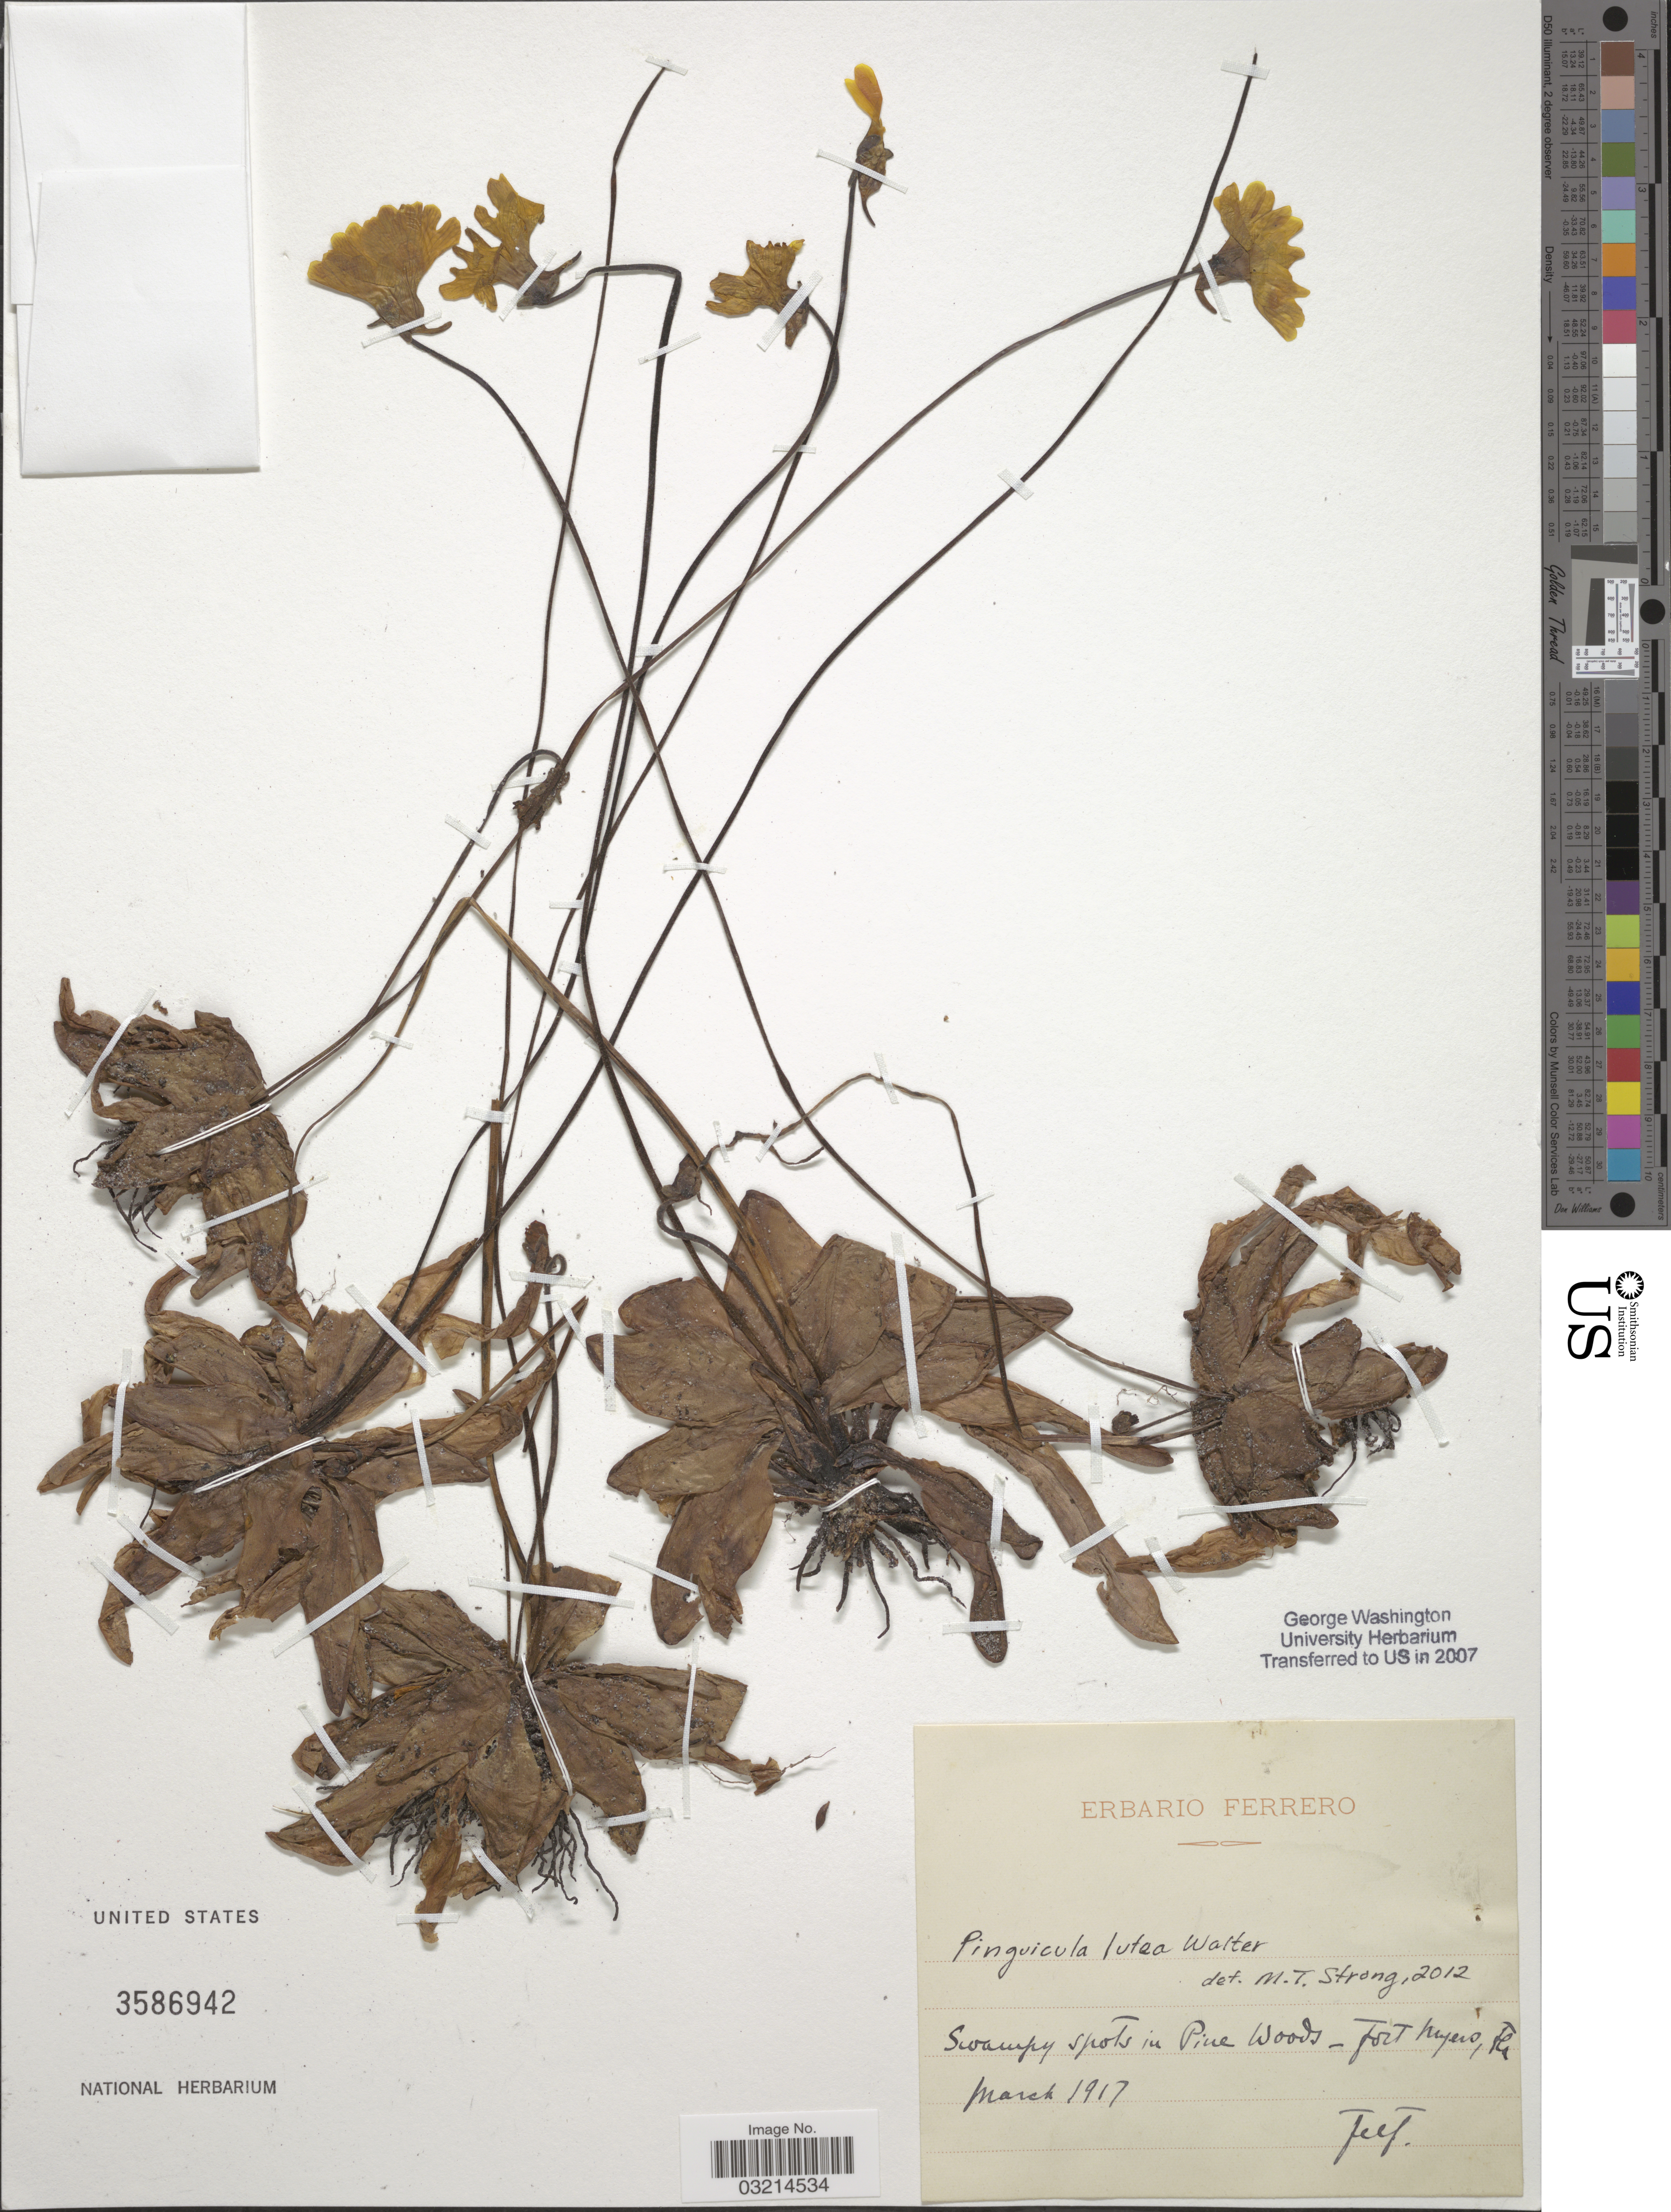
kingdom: Plantae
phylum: Tracheophyta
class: Magnoliopsida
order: Lamiales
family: Lentibulariaceae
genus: Pinguicula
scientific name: Pinguicula lutea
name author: Walter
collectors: F. Ferrero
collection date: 1917-03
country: United States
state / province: Florida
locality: Swampy spots in Pine Woods - Fort Myers.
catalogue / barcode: US 3586942